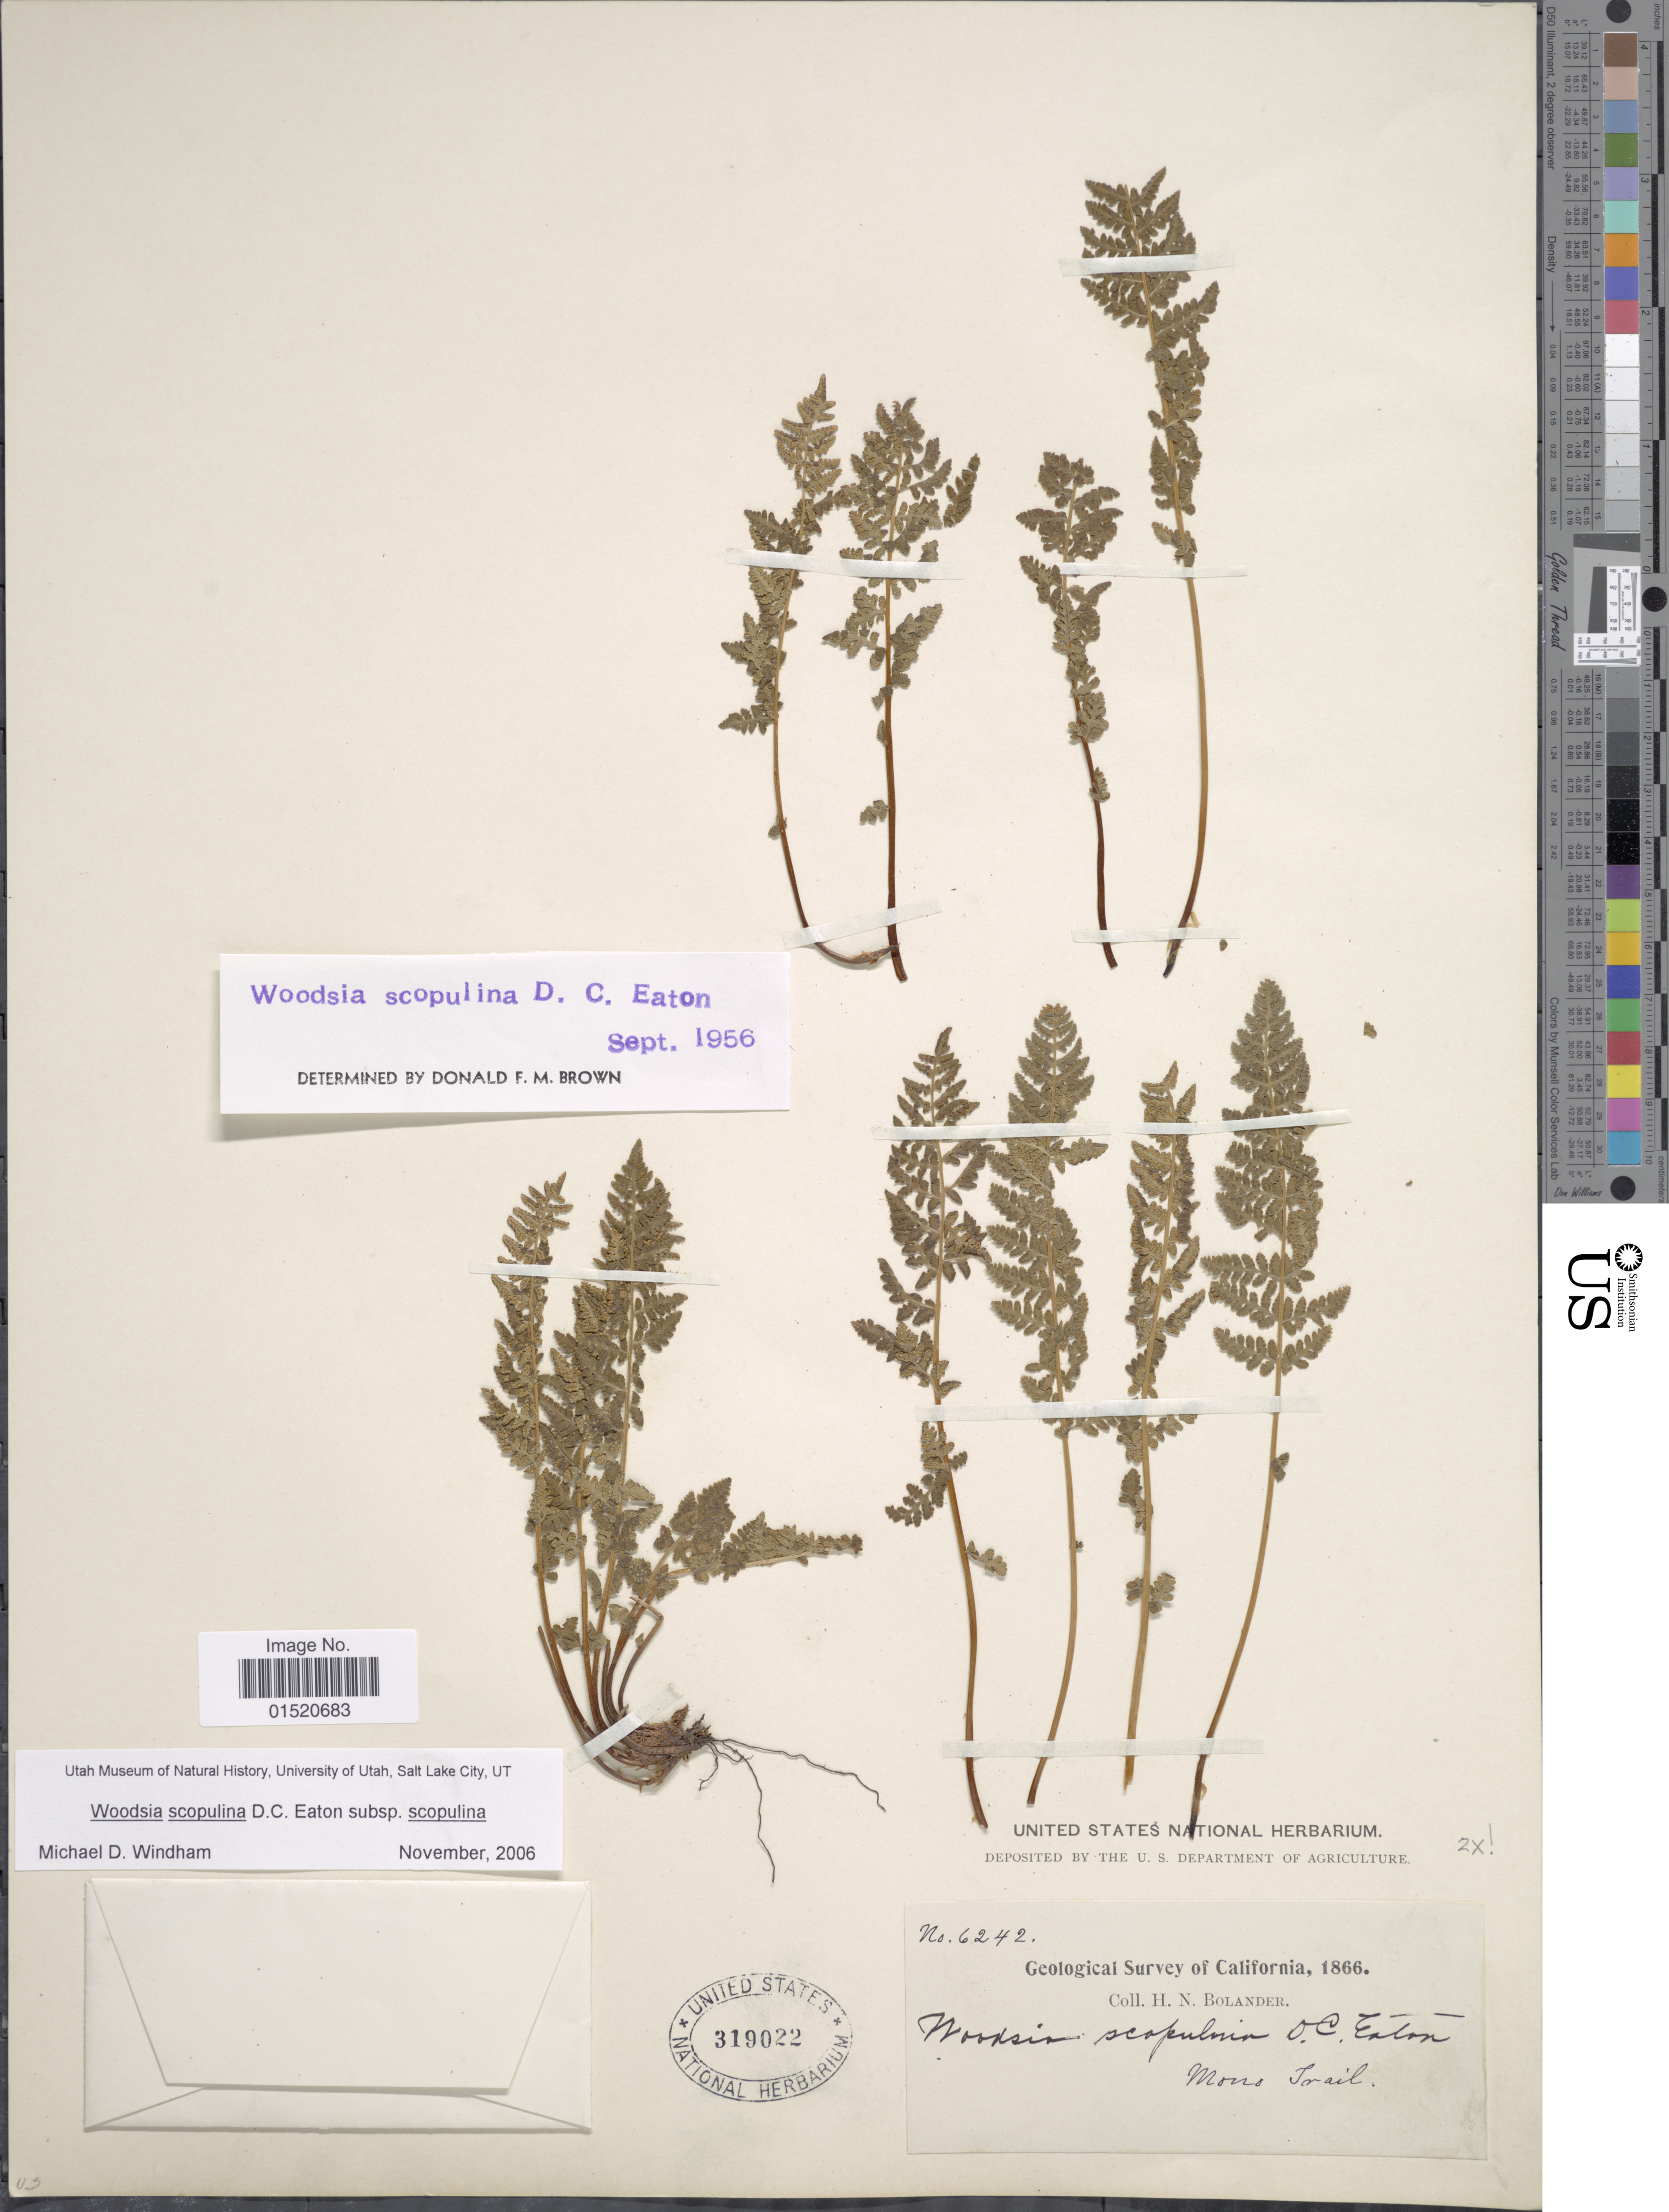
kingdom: Plantae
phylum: Tracheophyta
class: Polypodiopsida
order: Polypodiales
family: Woodsiaceae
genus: Woodsia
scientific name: Woodsia scopulina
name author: D.C. Eaton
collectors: H. Bolander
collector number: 6242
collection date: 1866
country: United States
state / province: California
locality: Mono Trail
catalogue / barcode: US 319022